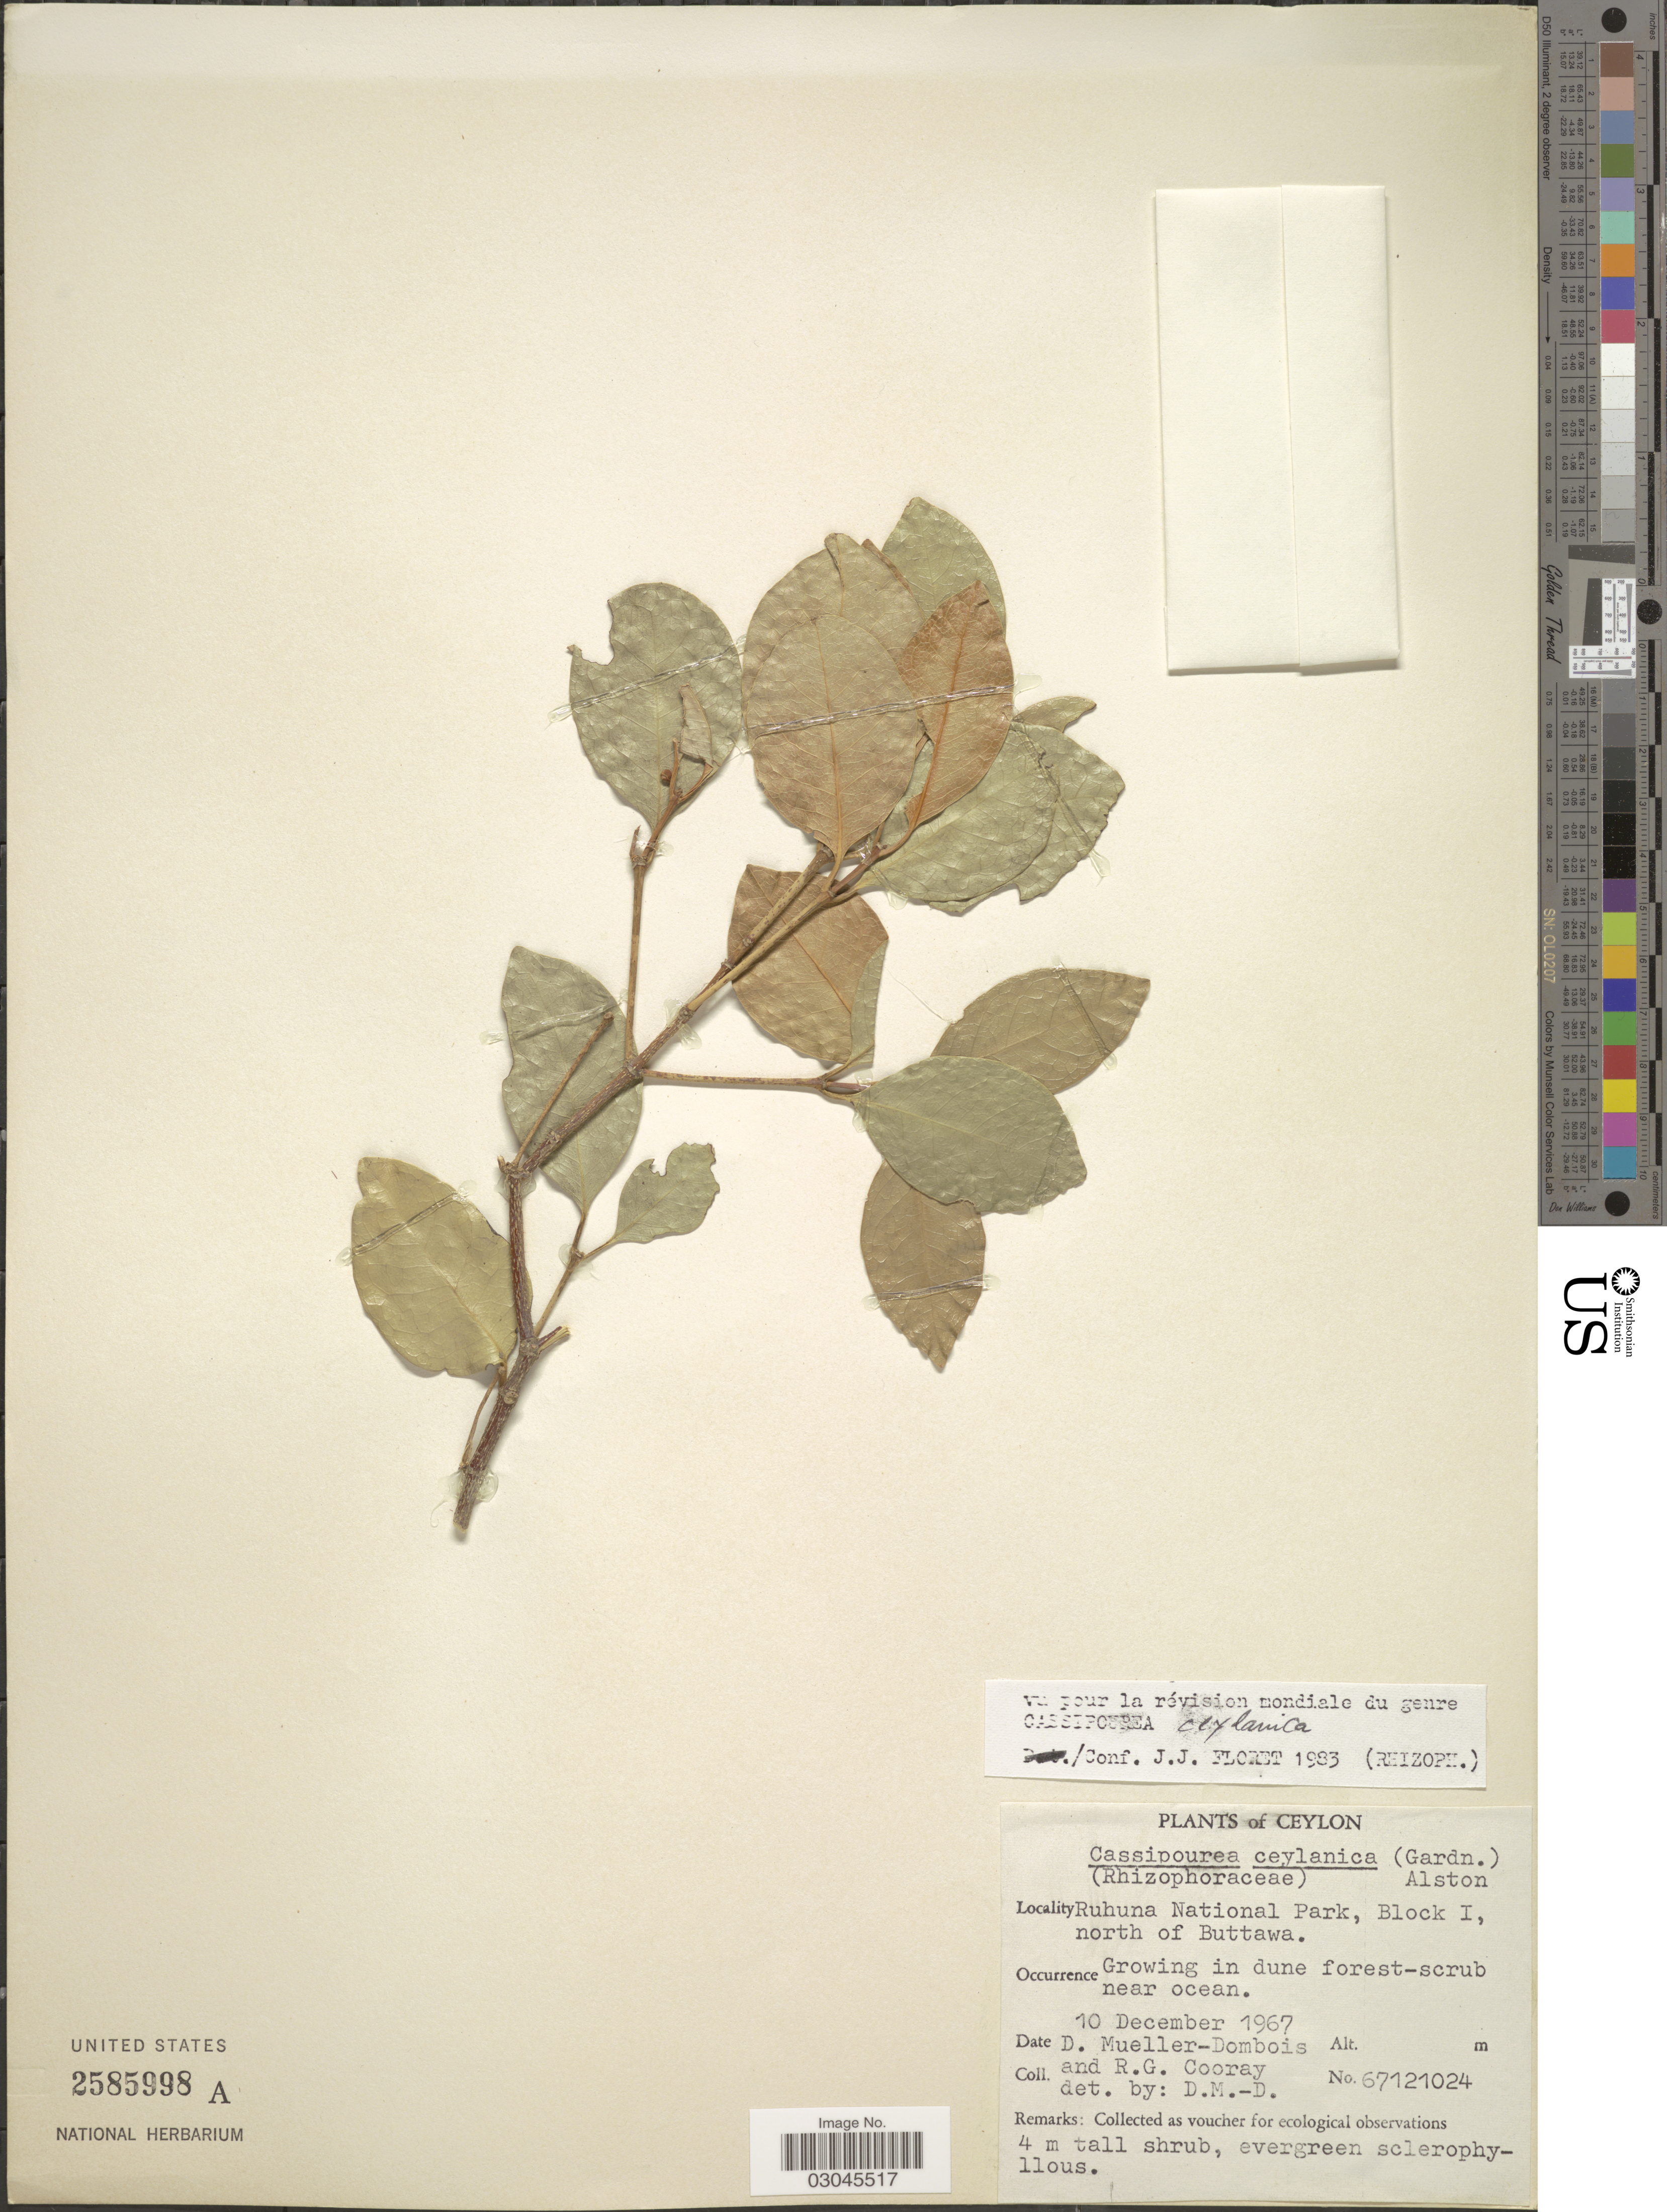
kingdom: Plantae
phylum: Tracheophyta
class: Magnoliopsida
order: Malpighiales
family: Rhizophoraceae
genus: Cassipourea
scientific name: Cassipourea ceylanica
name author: (Gardner) Alston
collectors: D. Mueller-Dombois & R. Cooray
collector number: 67121024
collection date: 1967-12-10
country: Sri Lanka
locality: Ceylon. Ruhuna National Park, Block I, north of Buttawa.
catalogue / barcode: US 2585998A